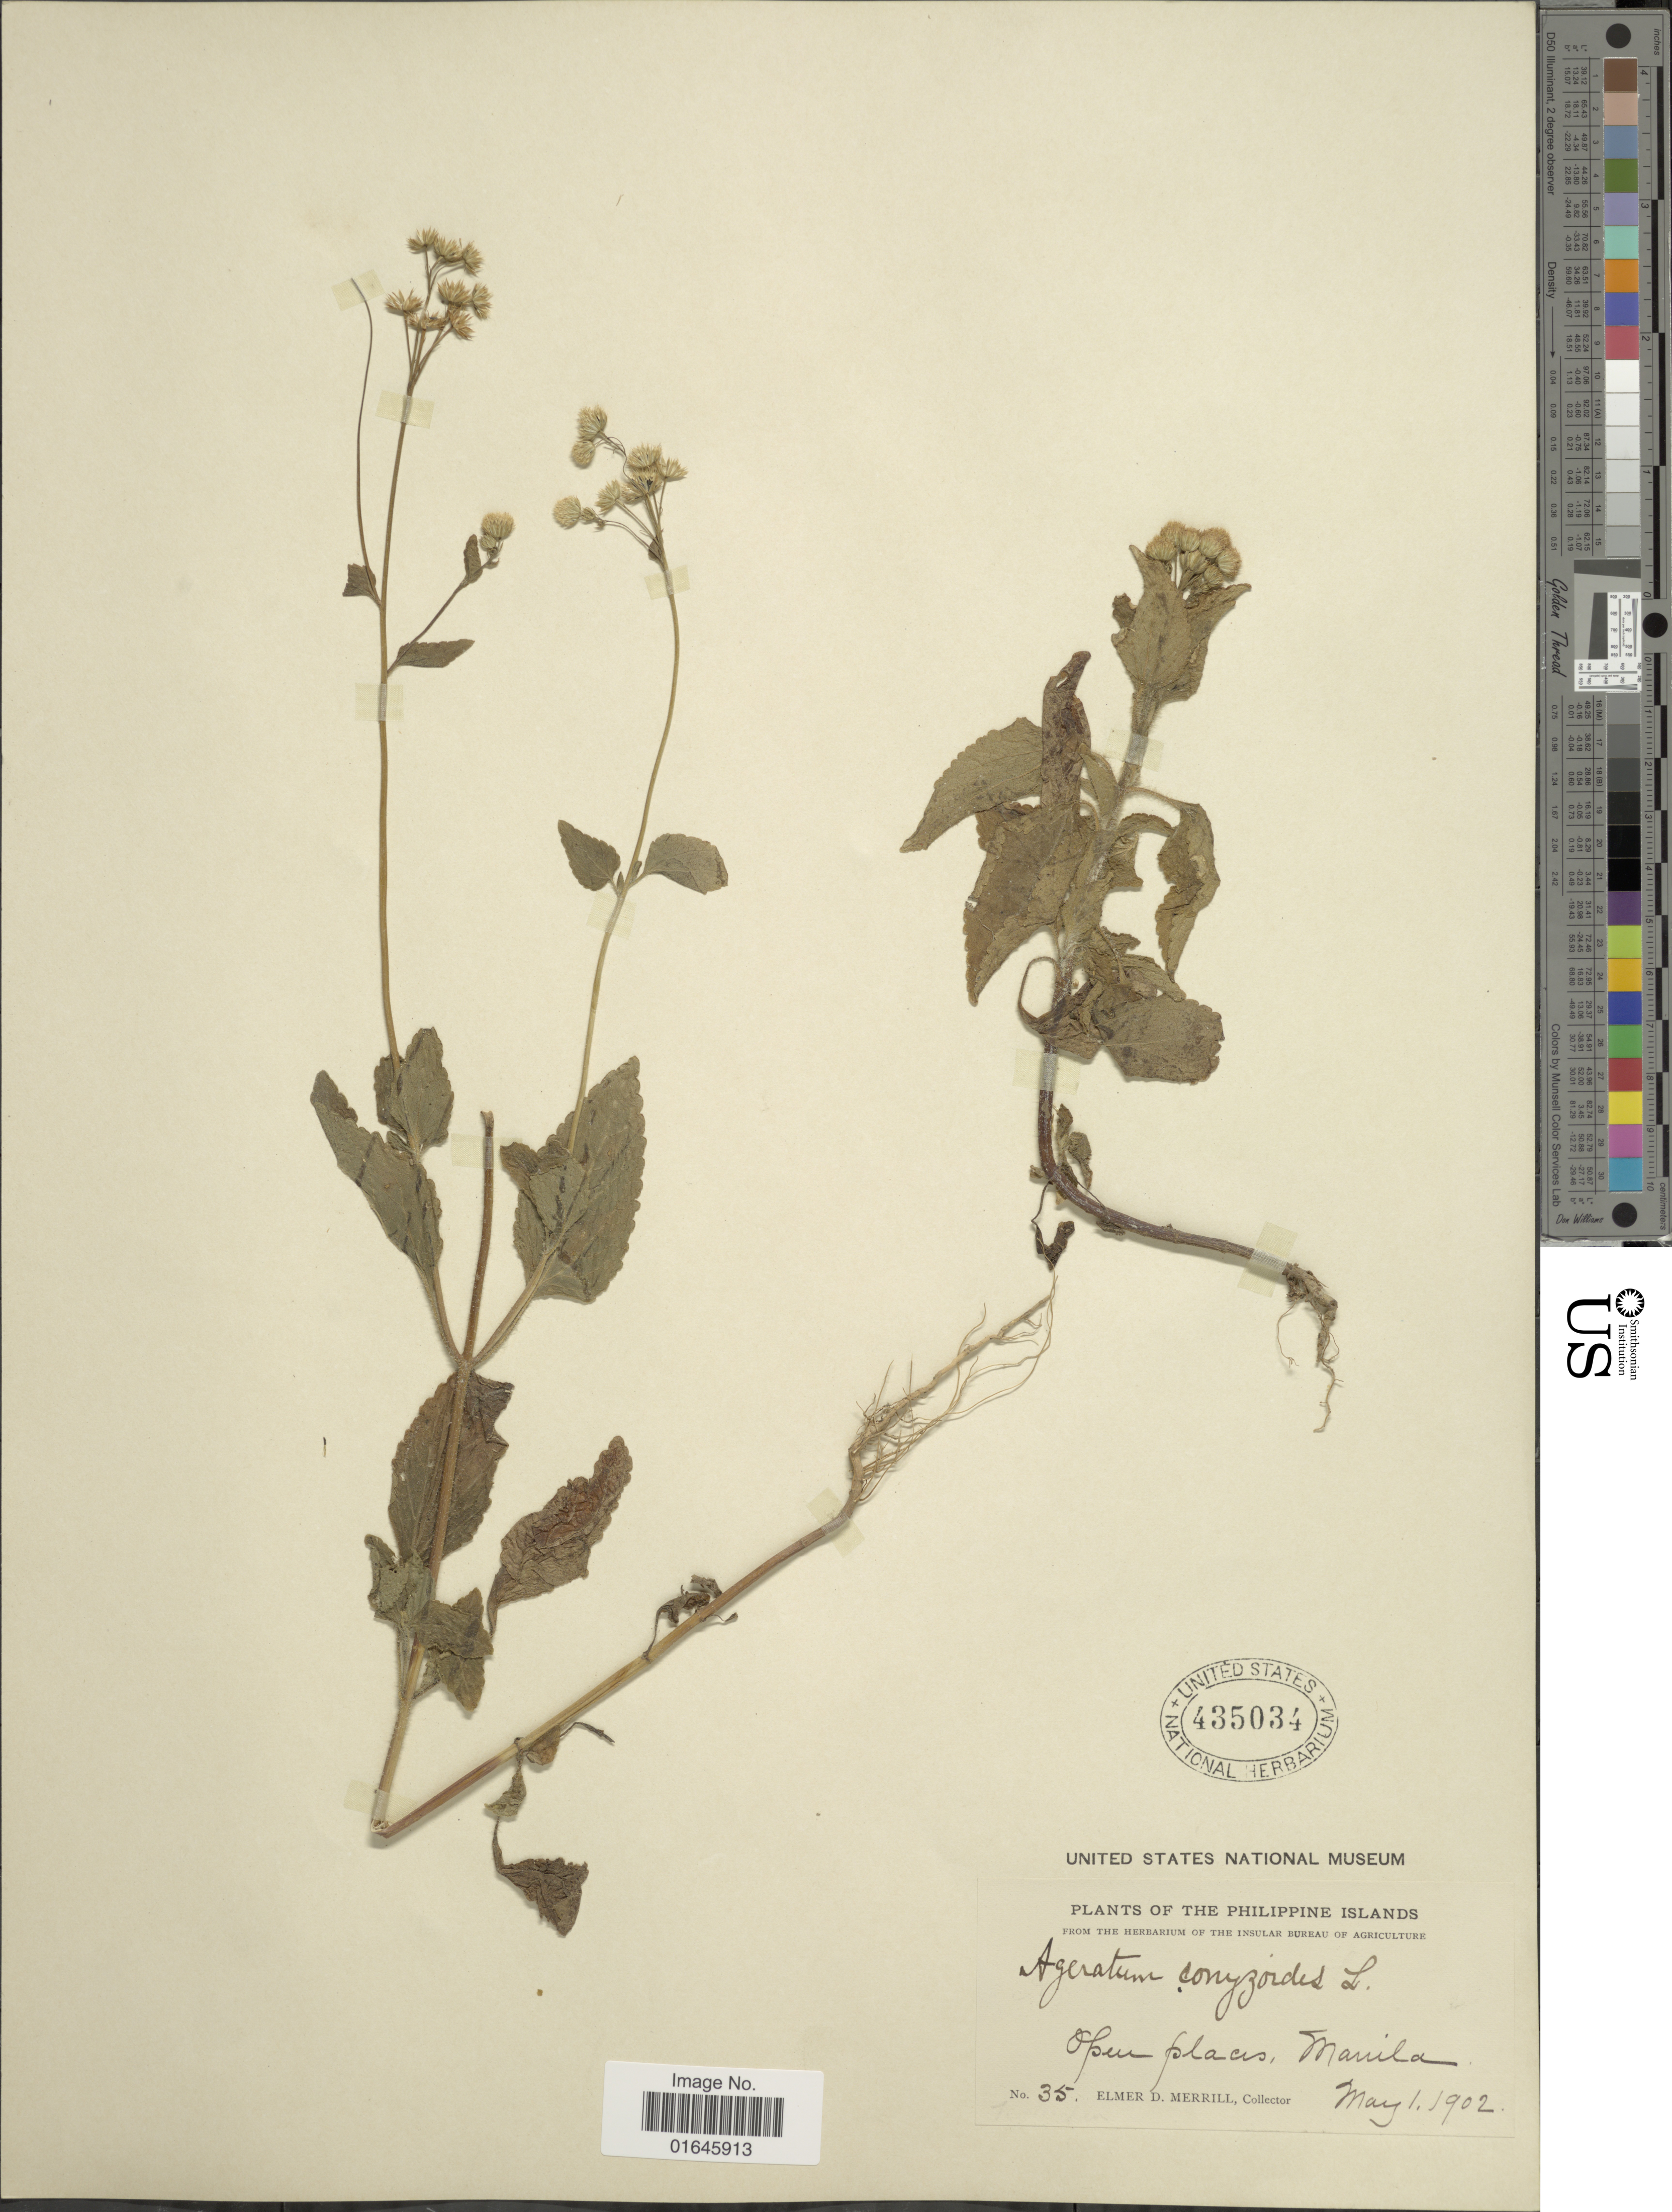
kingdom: Plantae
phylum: Tracheophyta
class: Magnoliopsida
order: Asterales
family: Asteraceae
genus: Ageratum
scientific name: Ageratum conyzoides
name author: L.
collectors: E. D. Merrill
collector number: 35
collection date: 1902-05-01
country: Philippines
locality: Open places, Manila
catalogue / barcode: US 435034